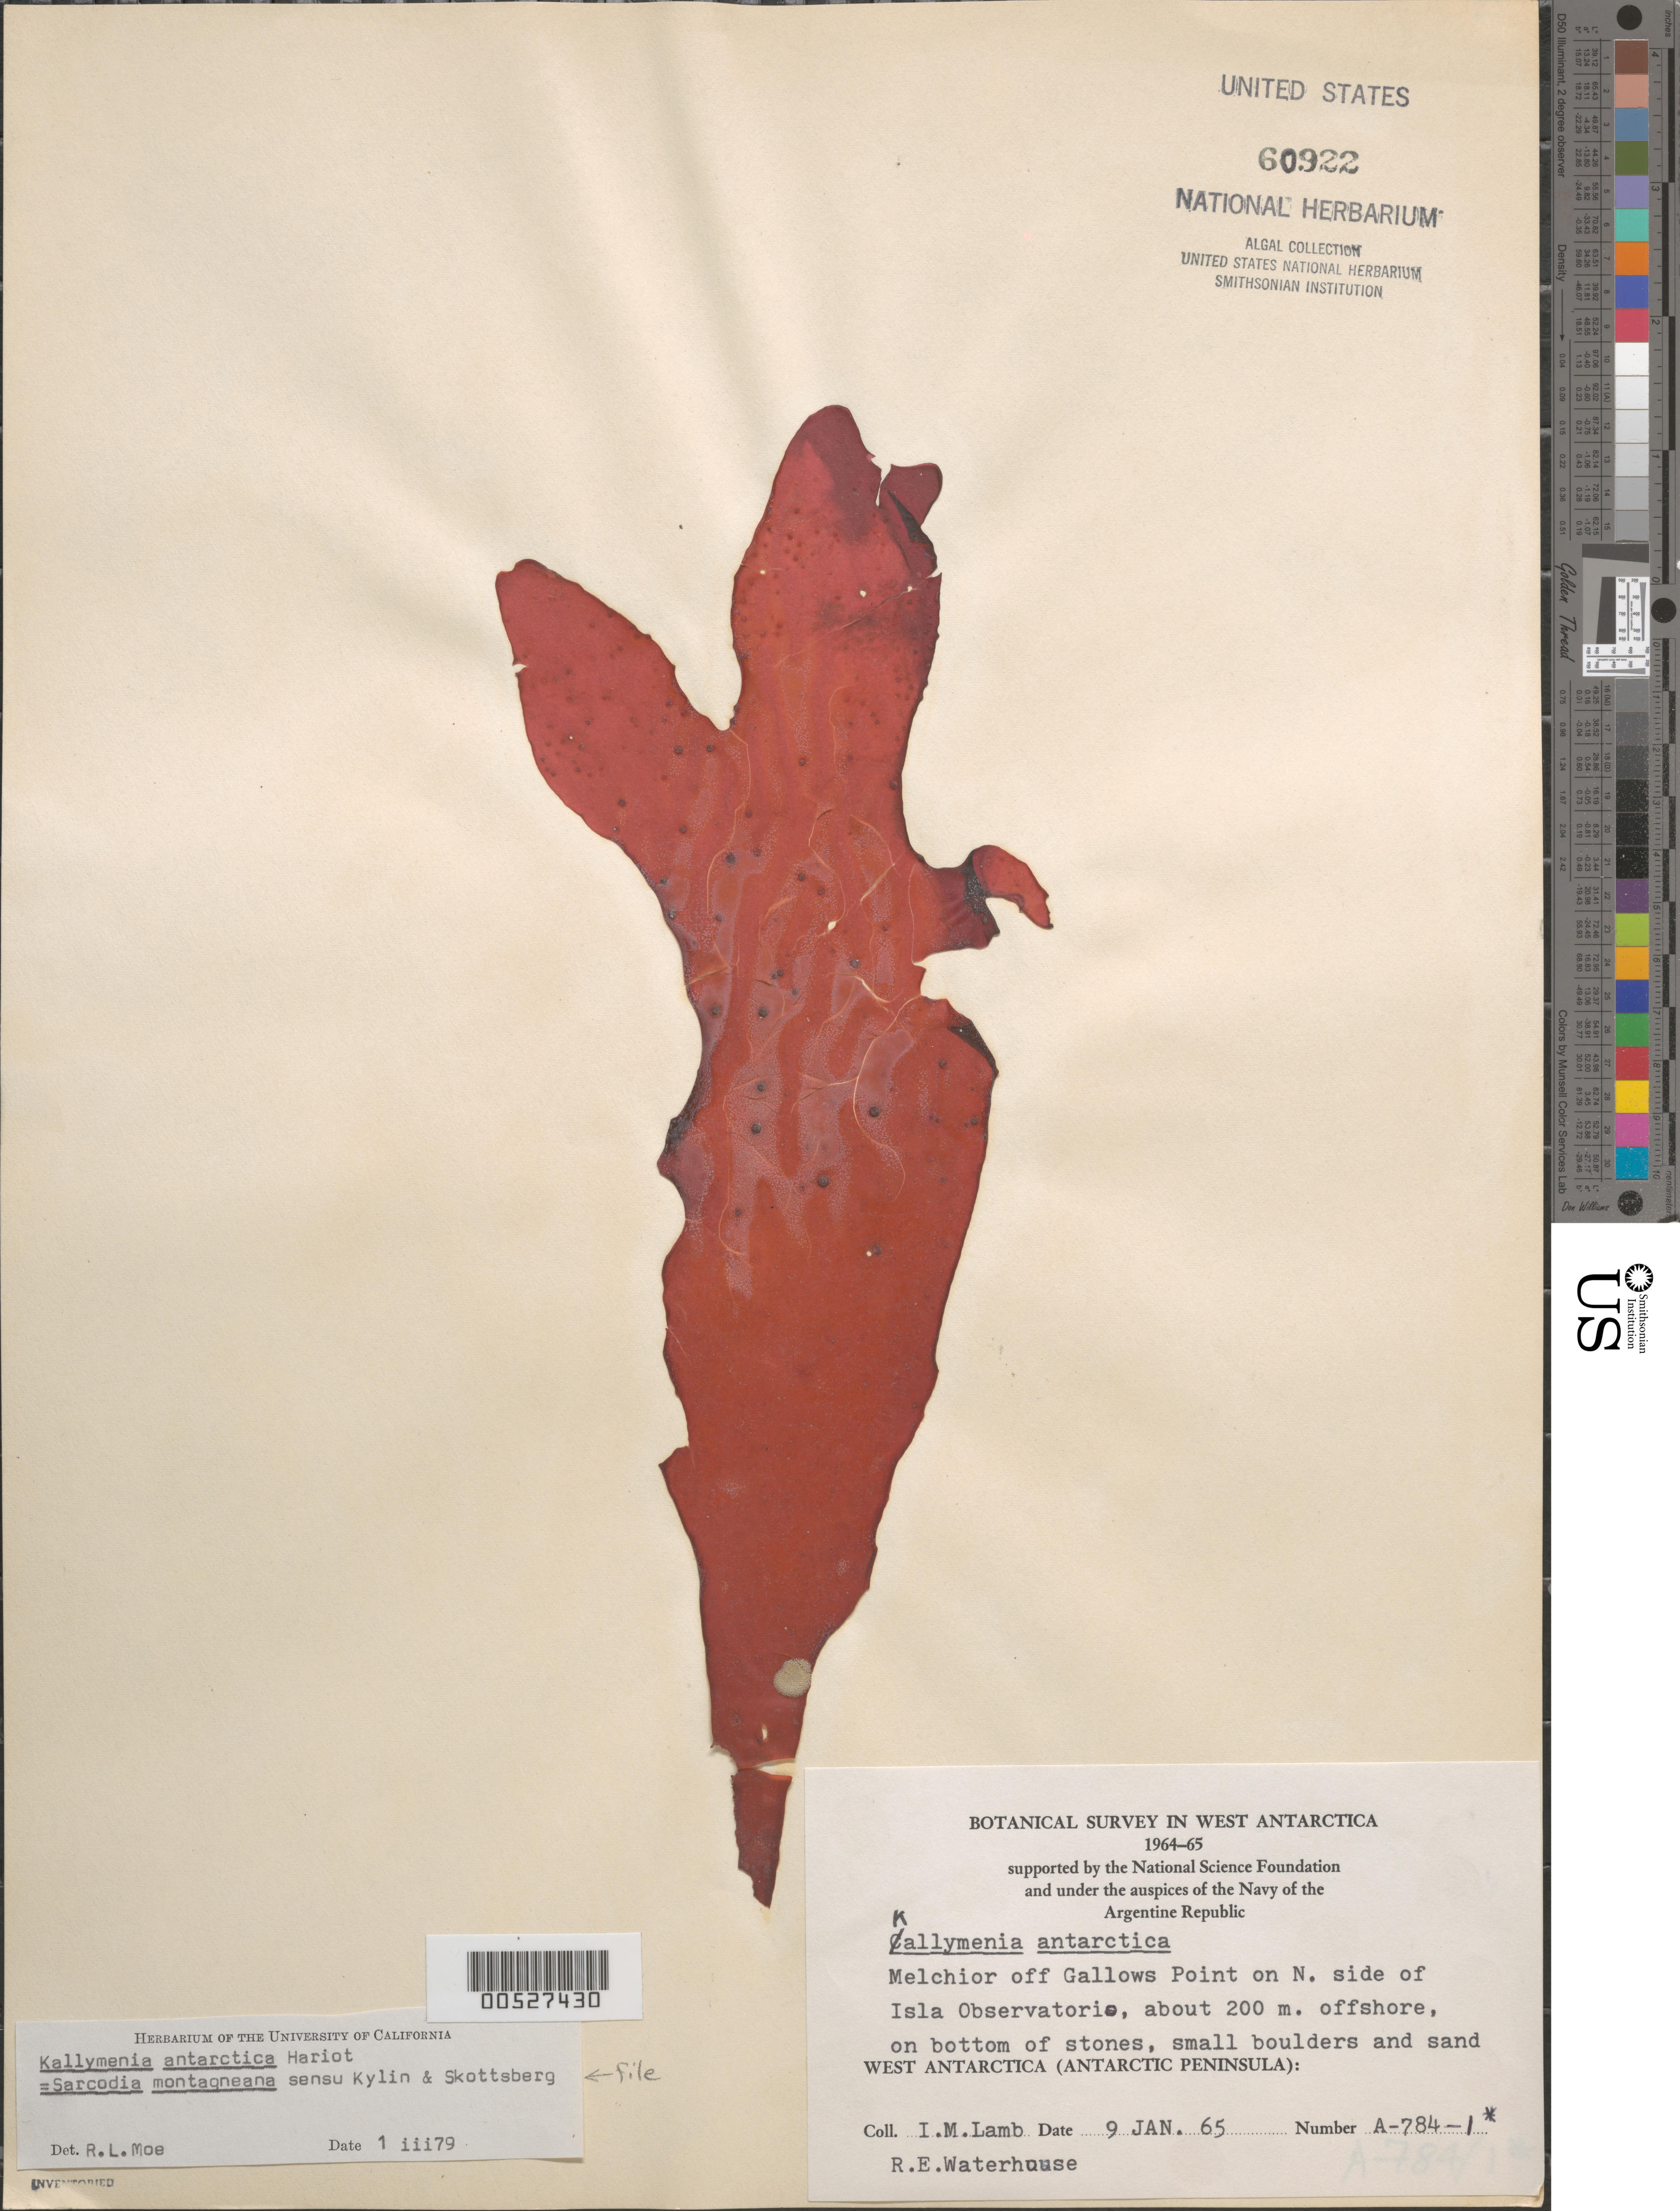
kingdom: Plantae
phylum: Rhodophyta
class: Florideophyceae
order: Gigartinales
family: Sarcodiaceae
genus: Sarcodia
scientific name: Sarcodia montagneana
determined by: Moe, R. L.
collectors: I. M. Lamb & R. Waterhouse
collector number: A-784-1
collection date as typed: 09 Jan 1965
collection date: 1965-01-09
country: Antarctica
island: Gamma Island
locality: Off Gallows Point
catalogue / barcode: US 60922